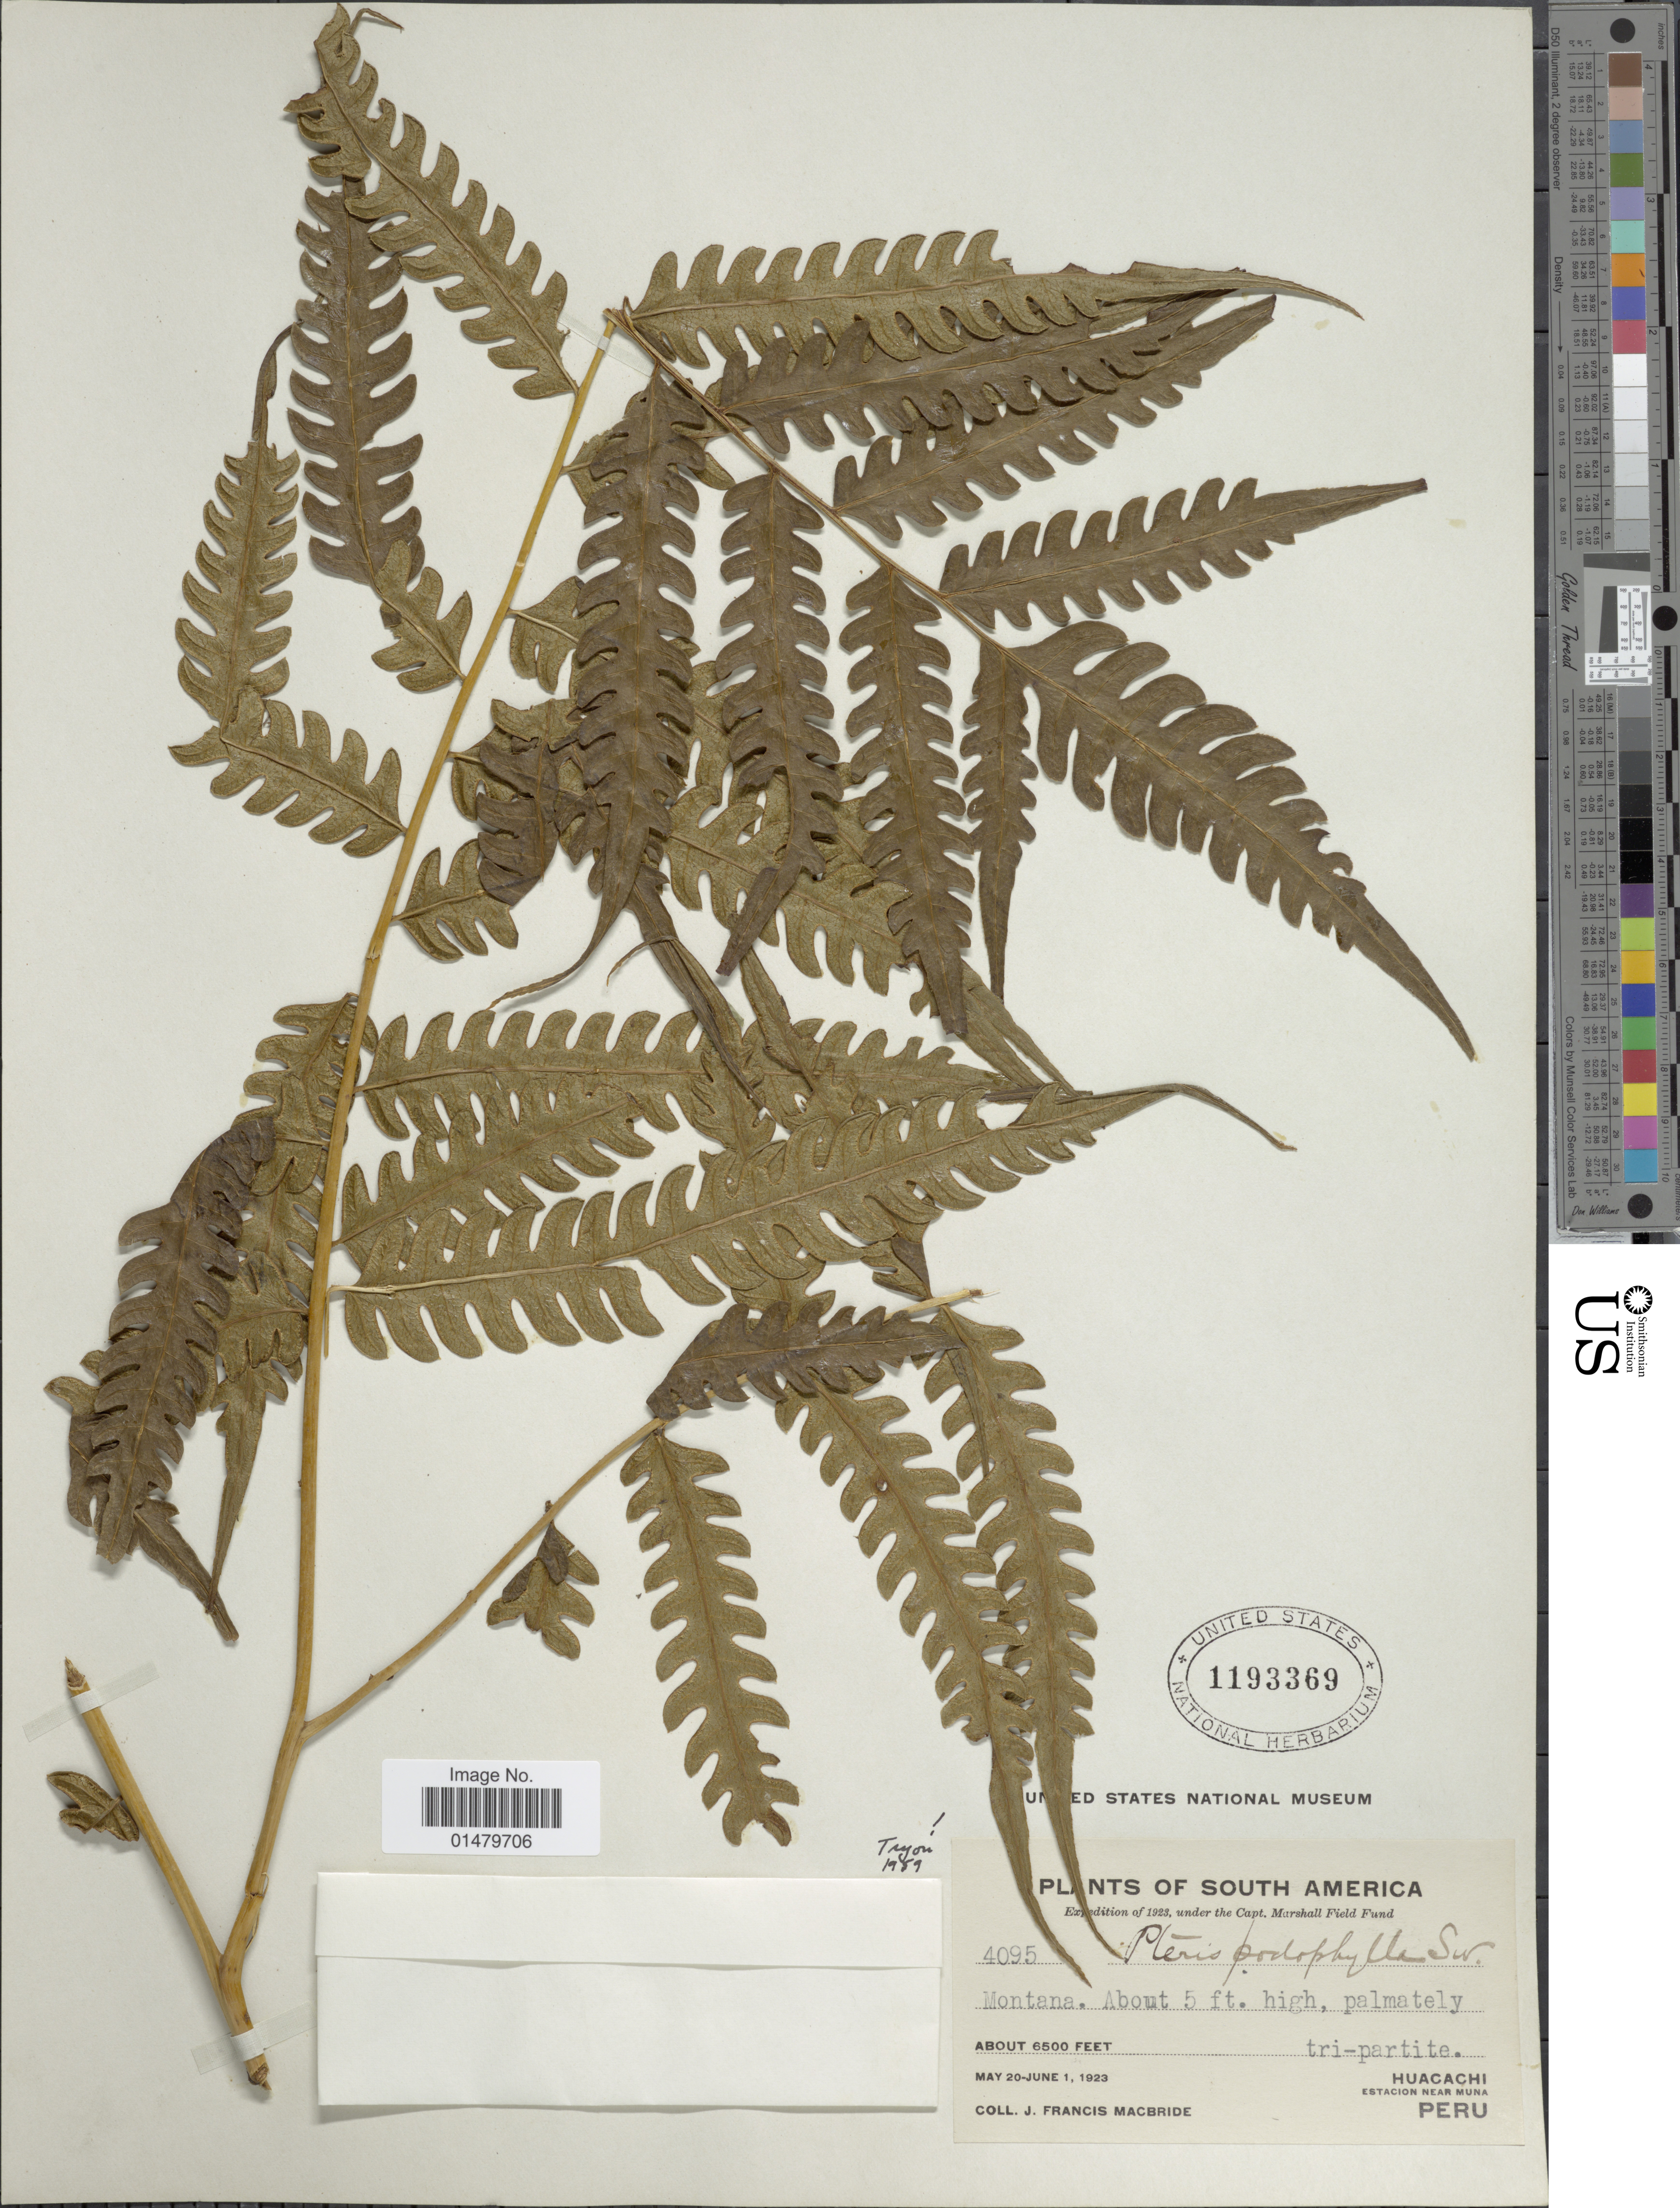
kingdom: Plantae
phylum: Tracheophyta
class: Polypodiopsida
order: Polypodiales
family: Pteridaceae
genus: Pteris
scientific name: Pteris podophylla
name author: Sw.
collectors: J. F. Macbride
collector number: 4095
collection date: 1923-05-20/1923-06-01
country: Peru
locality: Montana. Huacachi. Estacion near Muna.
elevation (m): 1981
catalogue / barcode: US 1193369